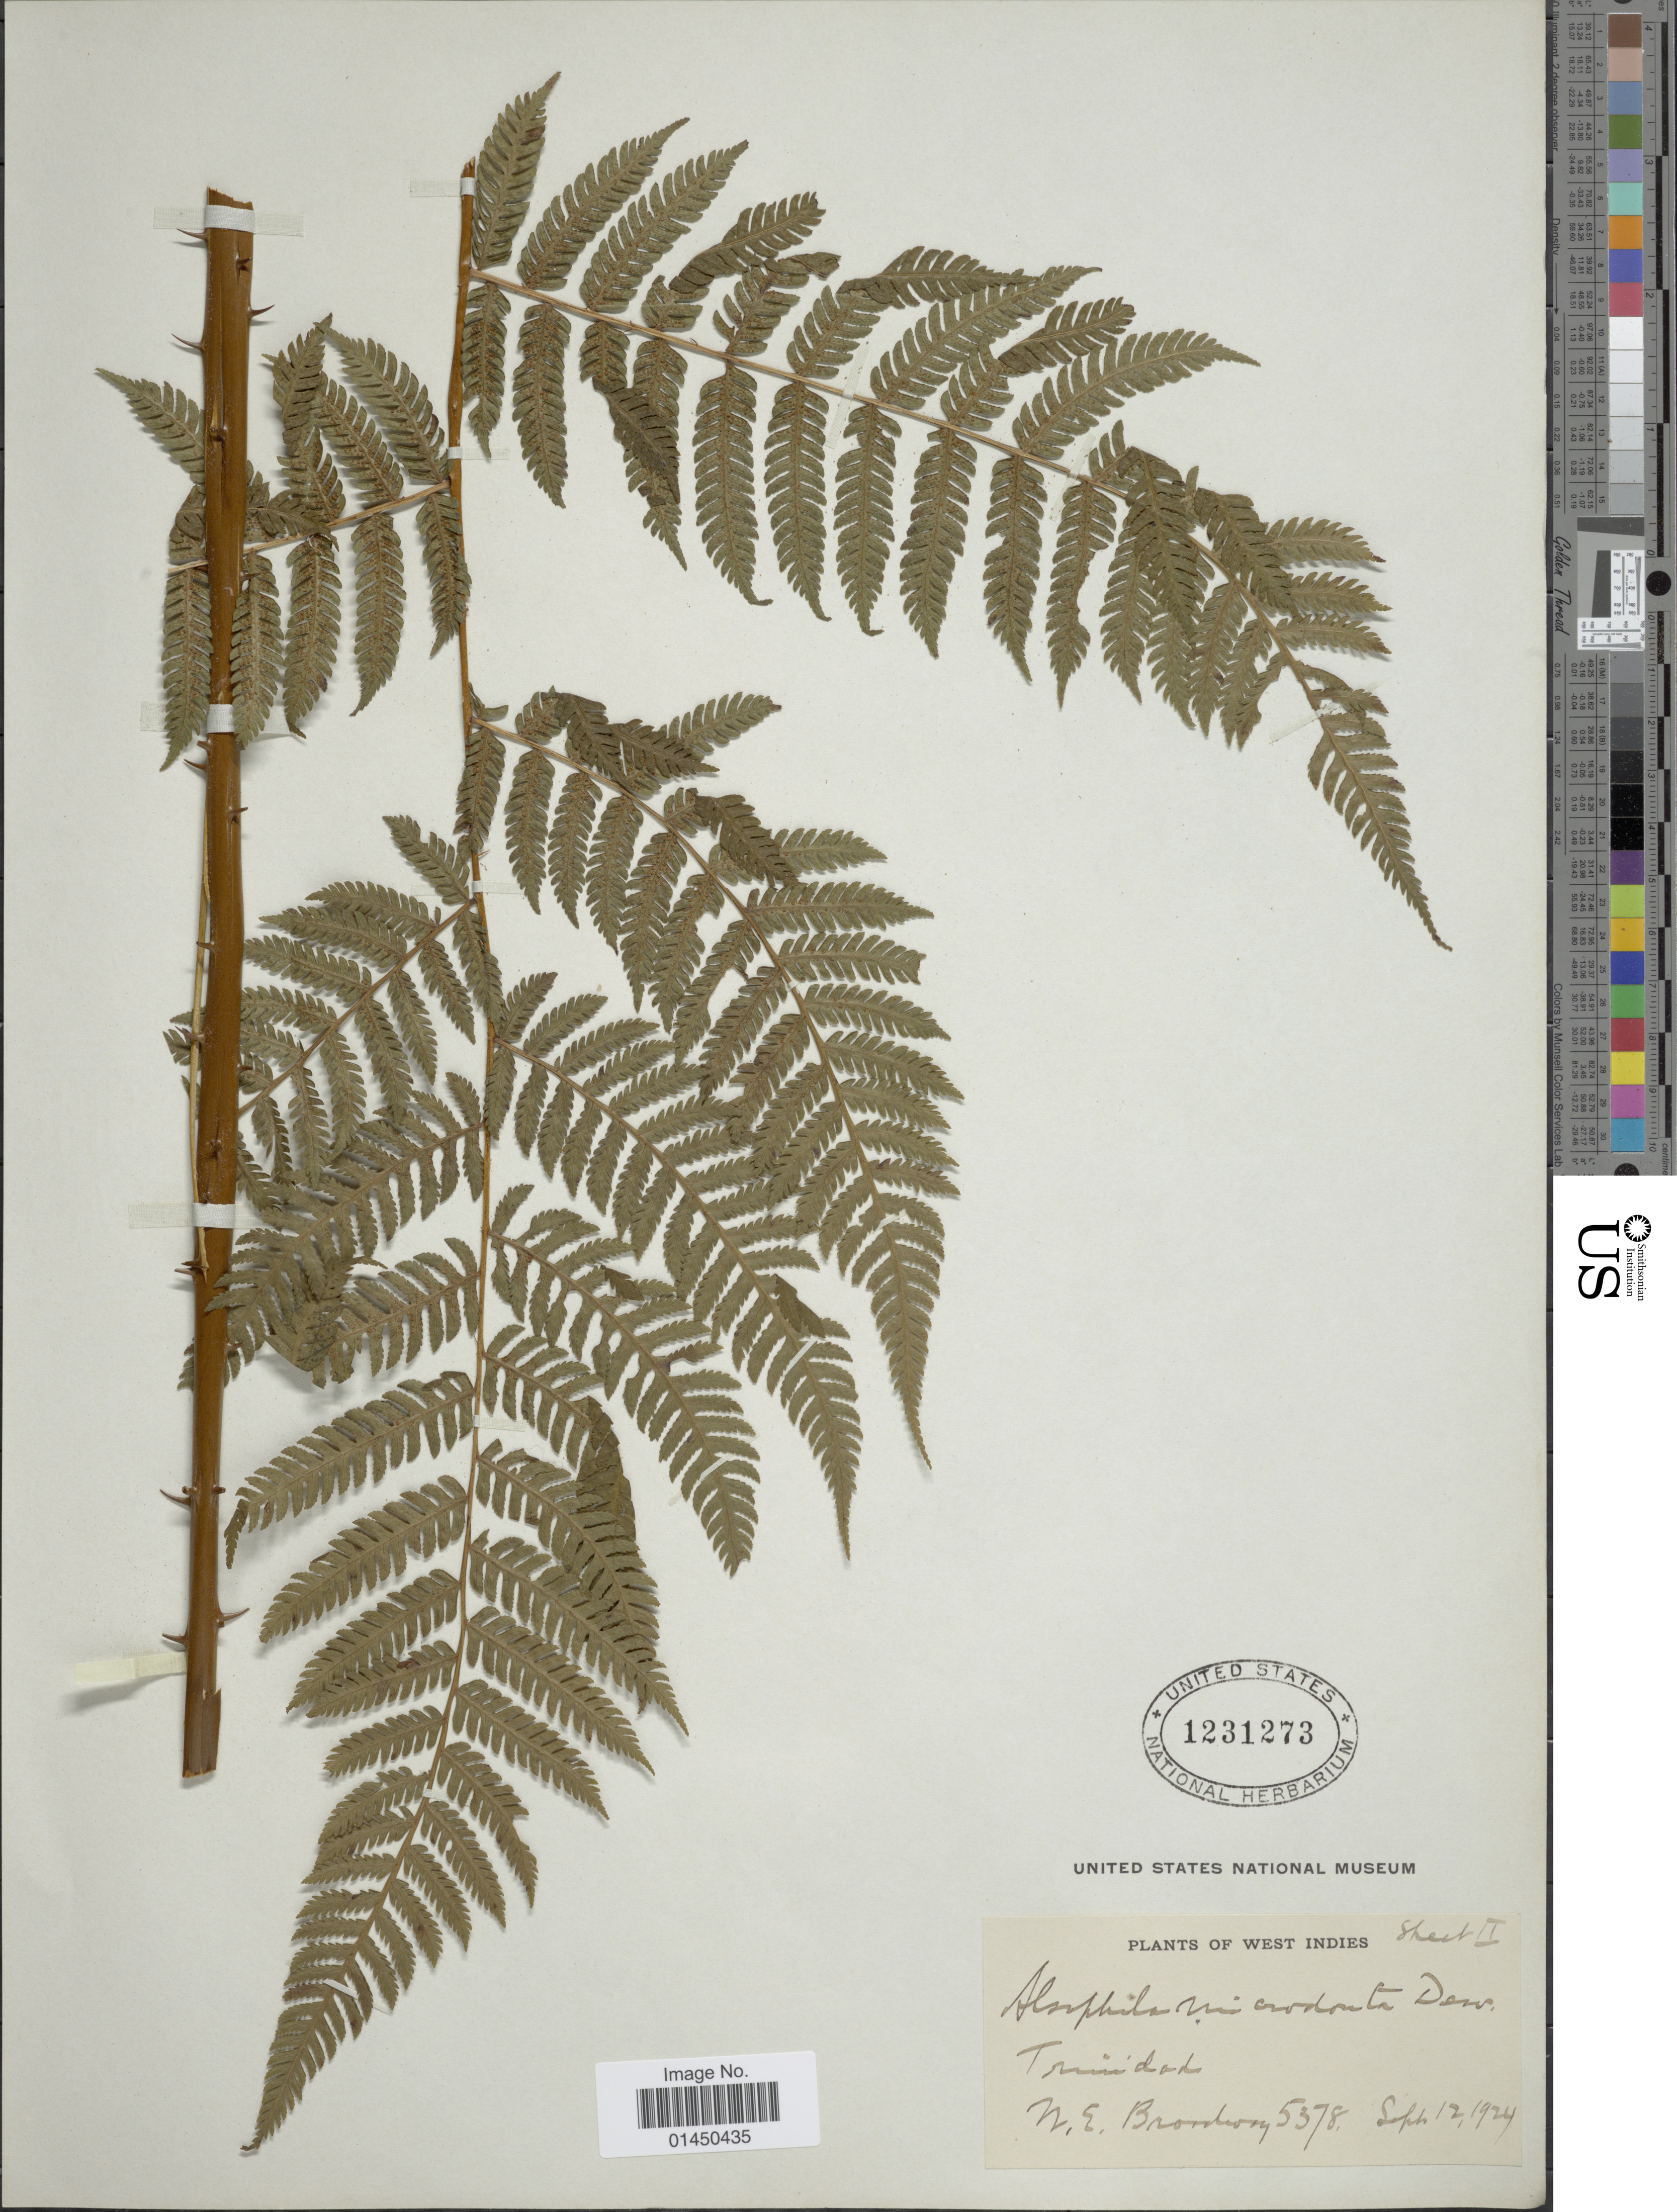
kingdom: Plantae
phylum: Tracheophyta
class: Polypodiopsida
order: Cyatheales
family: Cyatheaceae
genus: Cyathea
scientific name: Cyathea microdonta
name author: (Desv.) Domin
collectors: W. E. Broadway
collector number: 5378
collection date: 1924-09-12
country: Trinidad and Tobago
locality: Trinidad.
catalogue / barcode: US 1231273